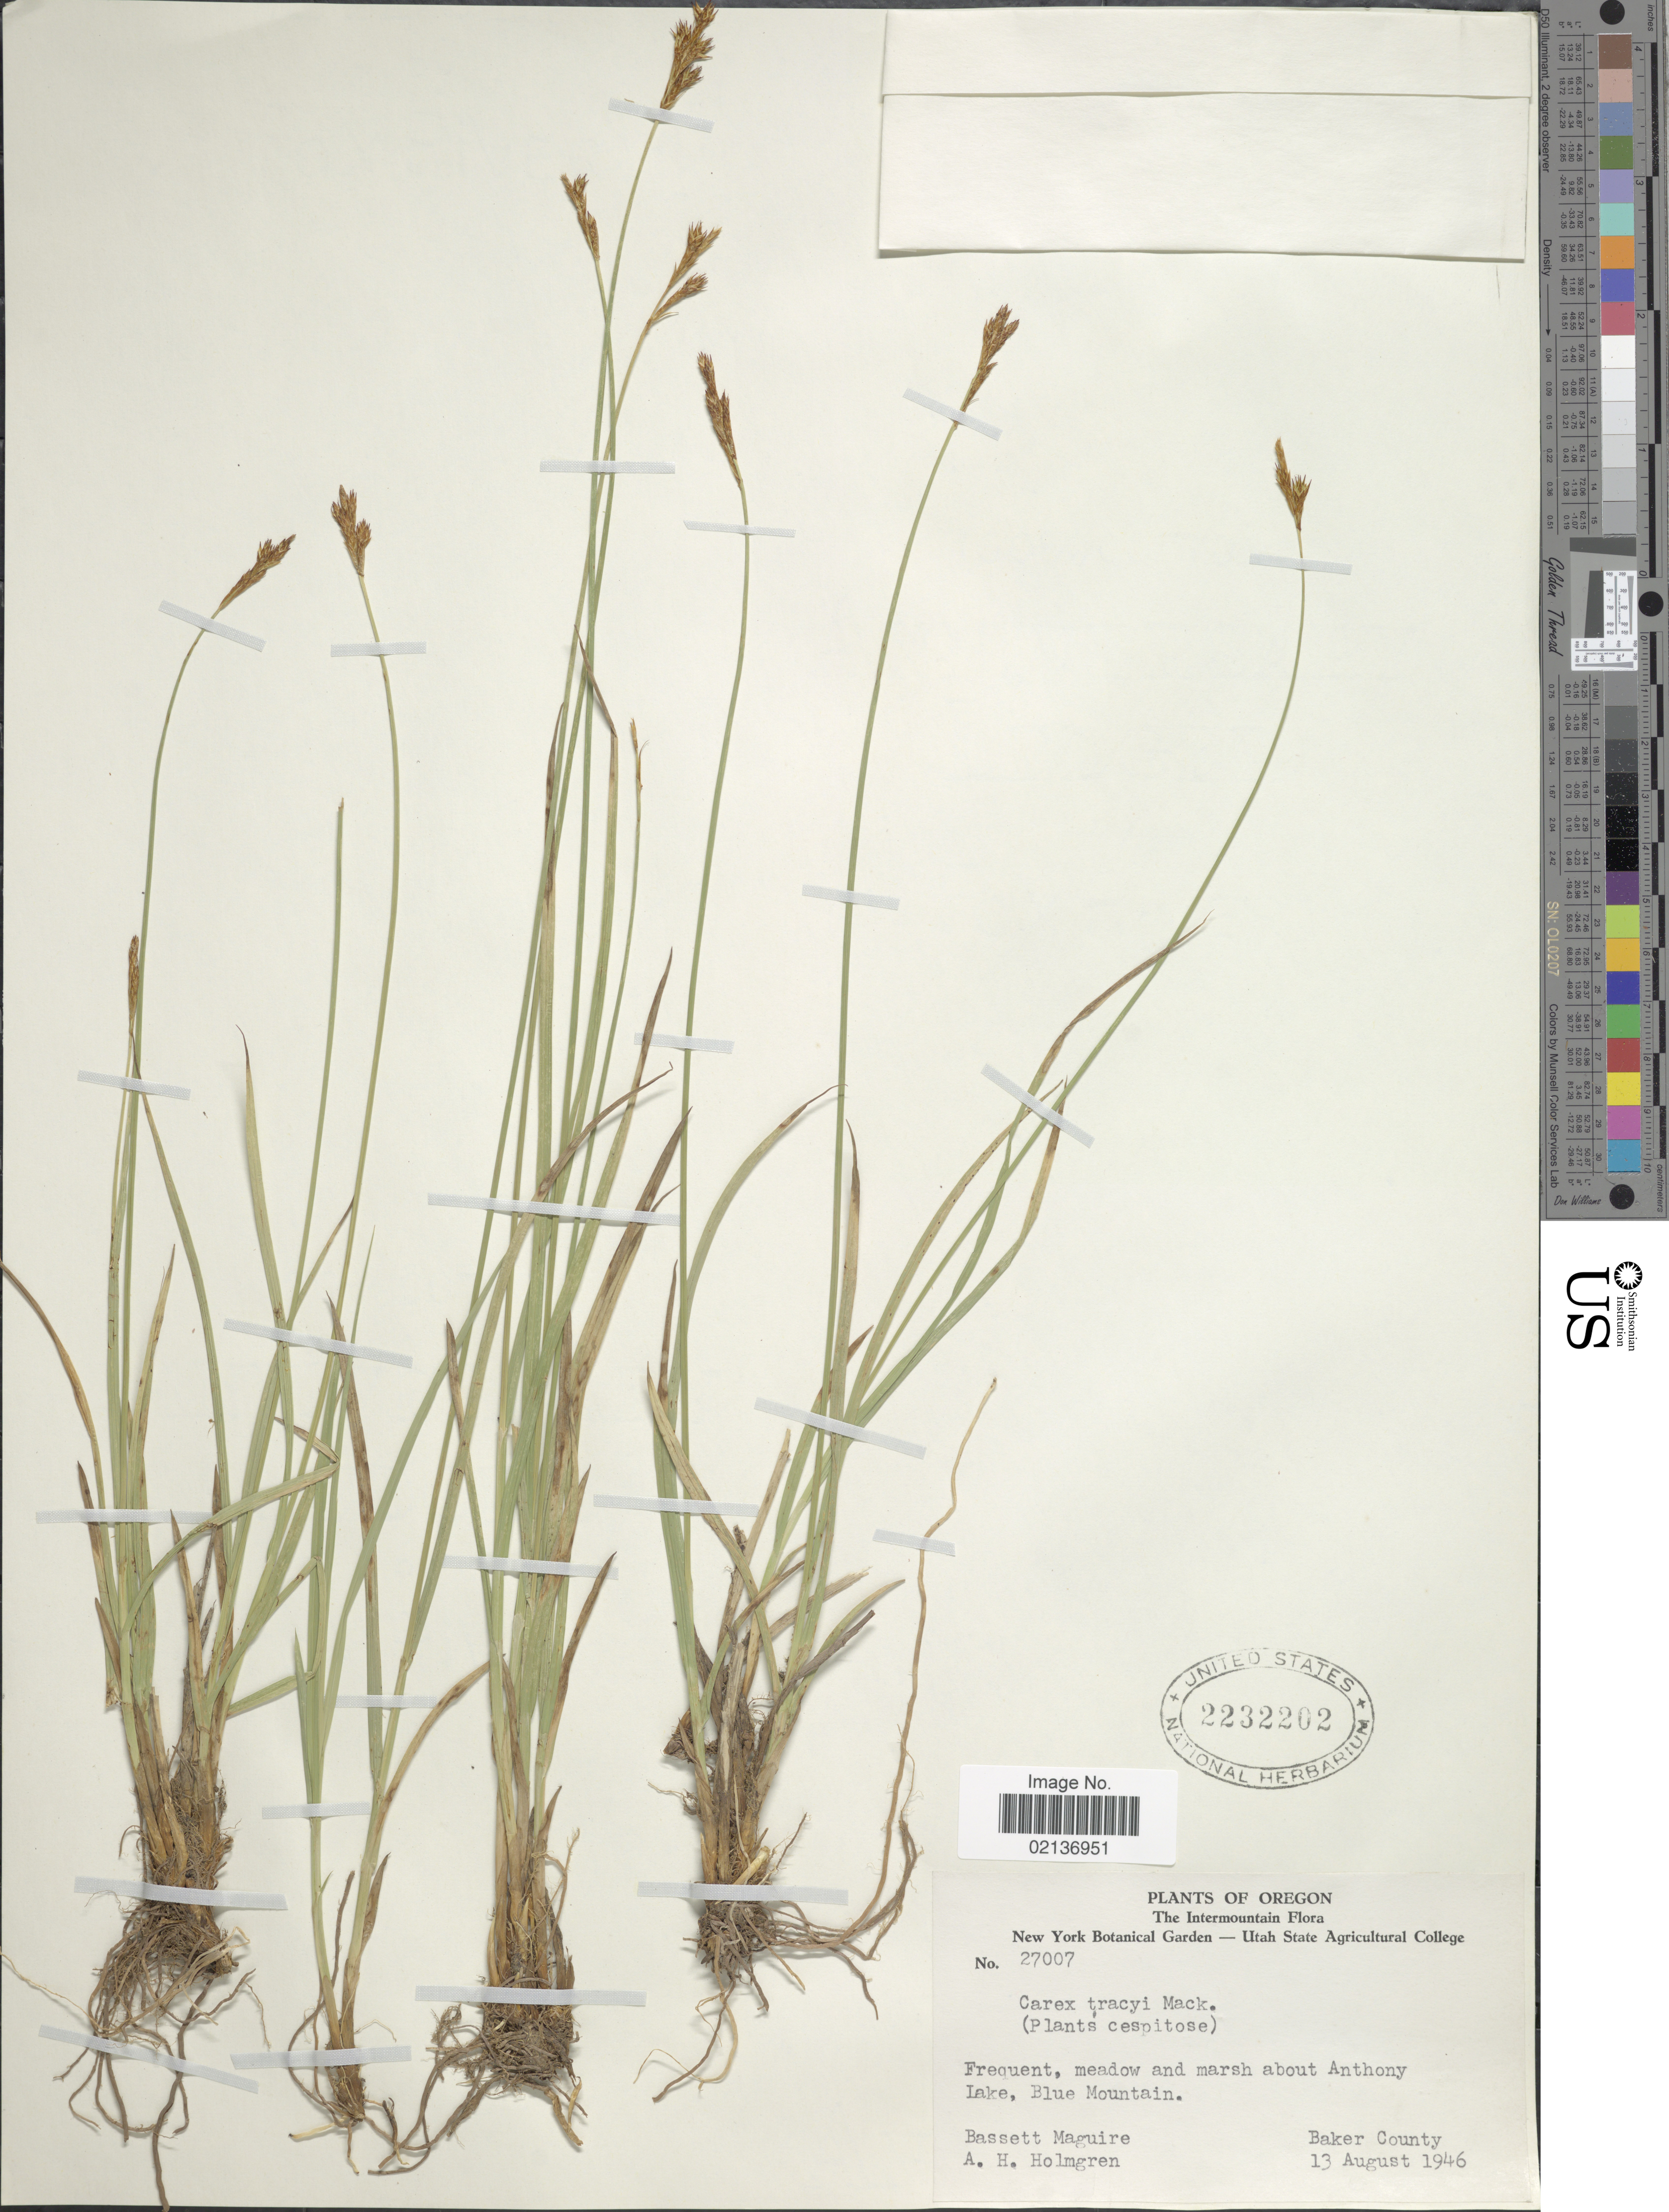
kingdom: Plantae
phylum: Tracheophyta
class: Liliopsida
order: Poales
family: Cyperaceae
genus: Carex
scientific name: Carex tracyi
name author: Mack.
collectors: B. Maguire & A. H. Holmgren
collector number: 27007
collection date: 1946-08-13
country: United States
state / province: Oregon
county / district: Baker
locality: Intermountain, about Anthony Lake, Blue Mountain, Baker County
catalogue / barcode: US 2232202